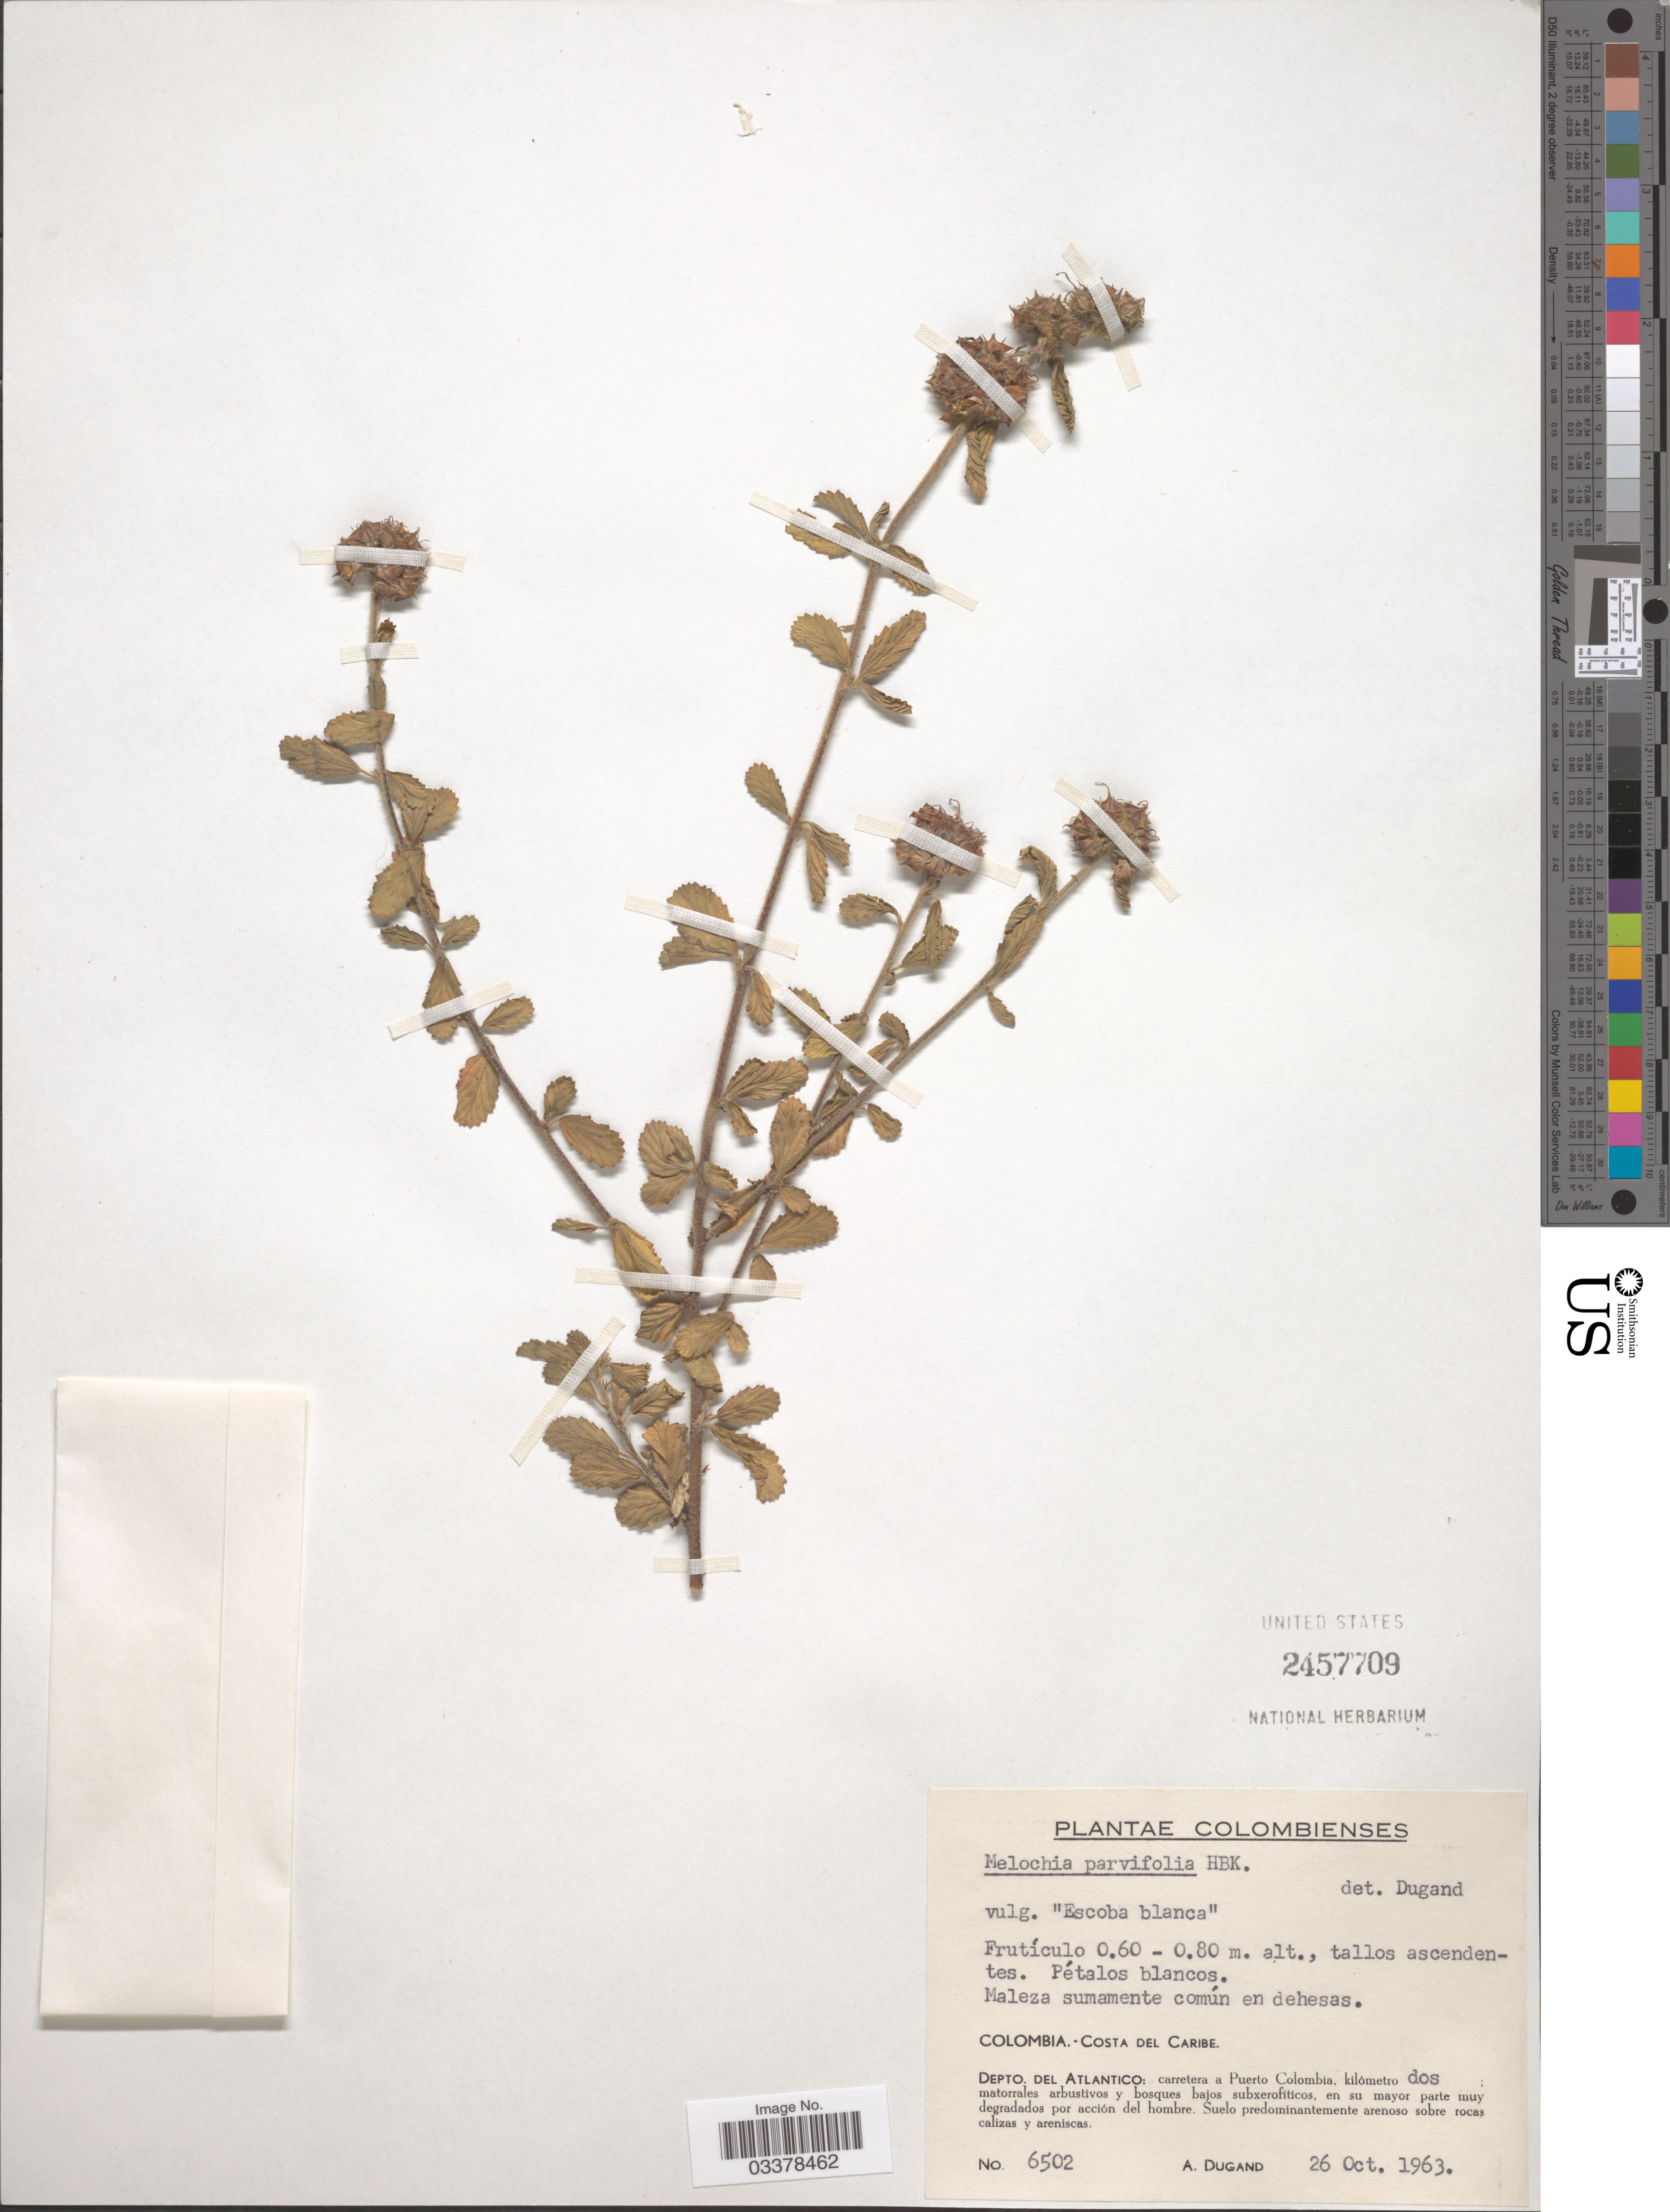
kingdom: Plantae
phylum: Tracheophyta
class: Magnoliopsida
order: Malvales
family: Malvaceae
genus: Melochia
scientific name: Melochia parvifolia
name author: Kunth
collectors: A. Dugand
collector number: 6502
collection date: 1963-10-26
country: Colombia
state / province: Atlántico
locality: Costa del Caribe. Depto. del Atlantico: carretera a Puerto Colombia, kilómetro dos matorrales arbustivos.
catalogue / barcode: US 2457709